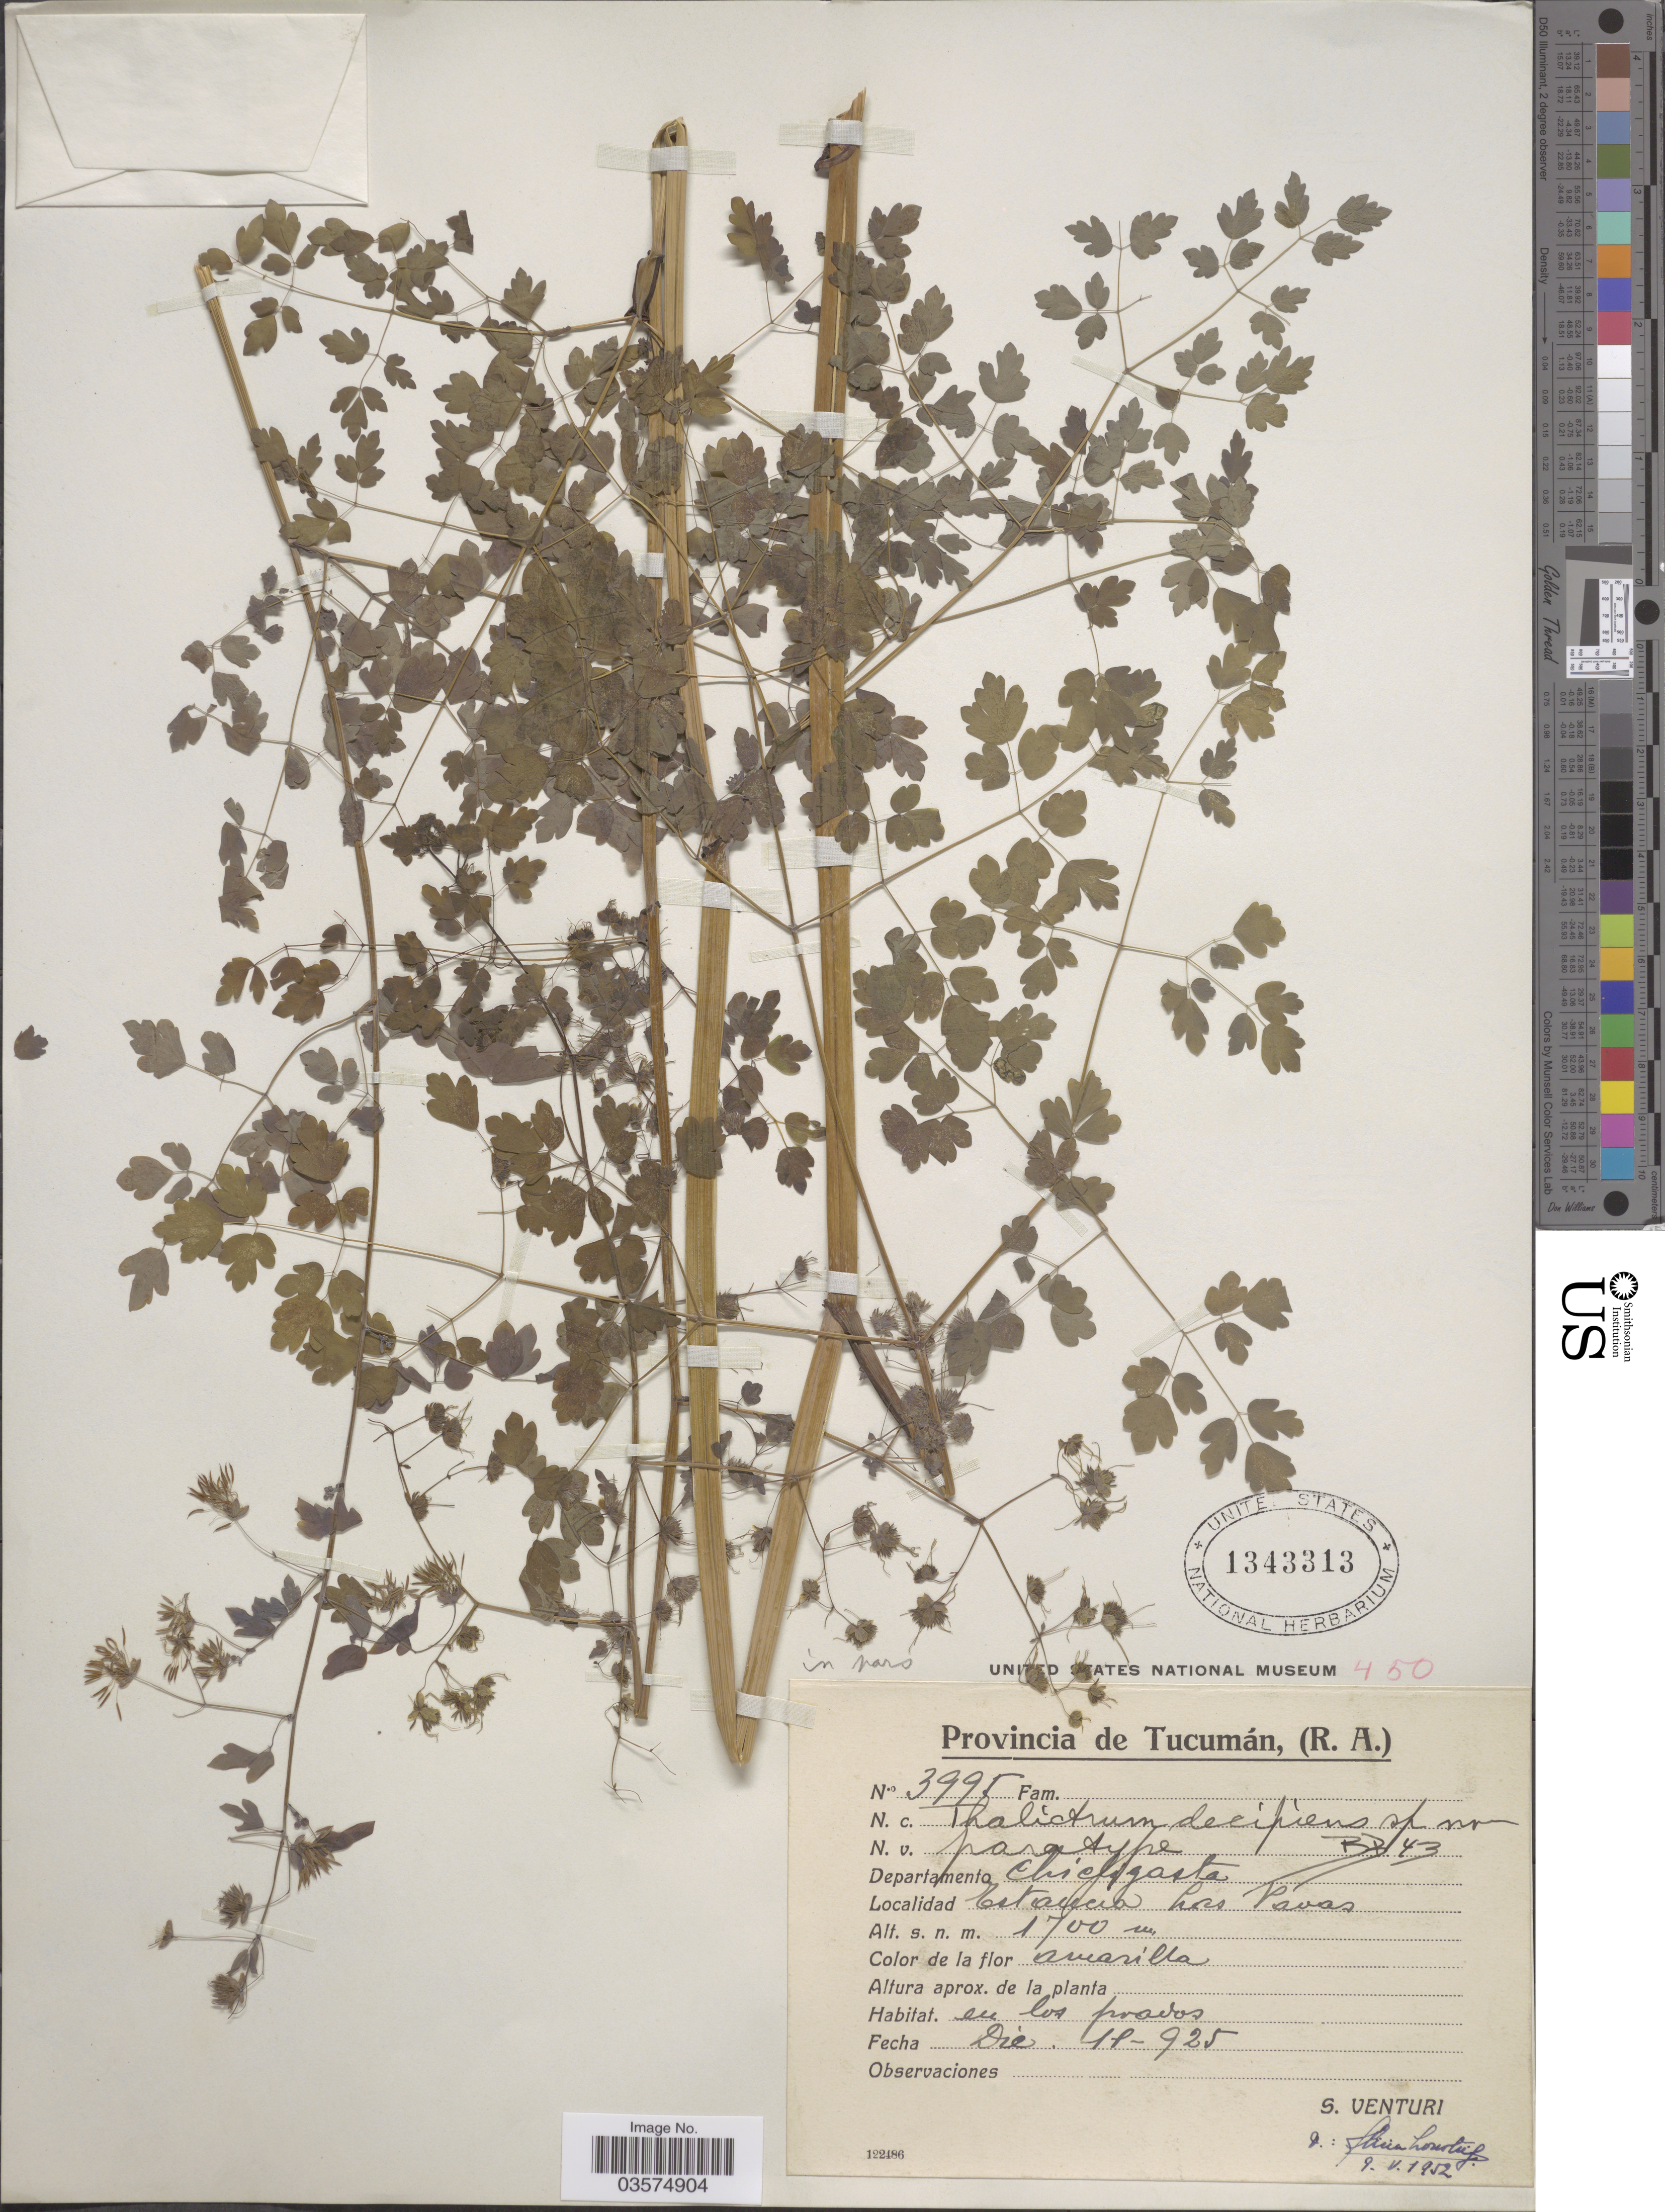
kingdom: Plantae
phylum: Tracheophyta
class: Magnoliopsida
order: Ranunculales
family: Ranunculaceae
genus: Thalictrum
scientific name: Thalictrum decipiens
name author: B. Boivin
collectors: S. Venturi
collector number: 3995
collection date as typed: Transcribed d/m/y: 11/12/925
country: Argentina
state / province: Tucuman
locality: Departamento Chicligasta. Estancia Las Pavas.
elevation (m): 1700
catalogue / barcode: US 1343313